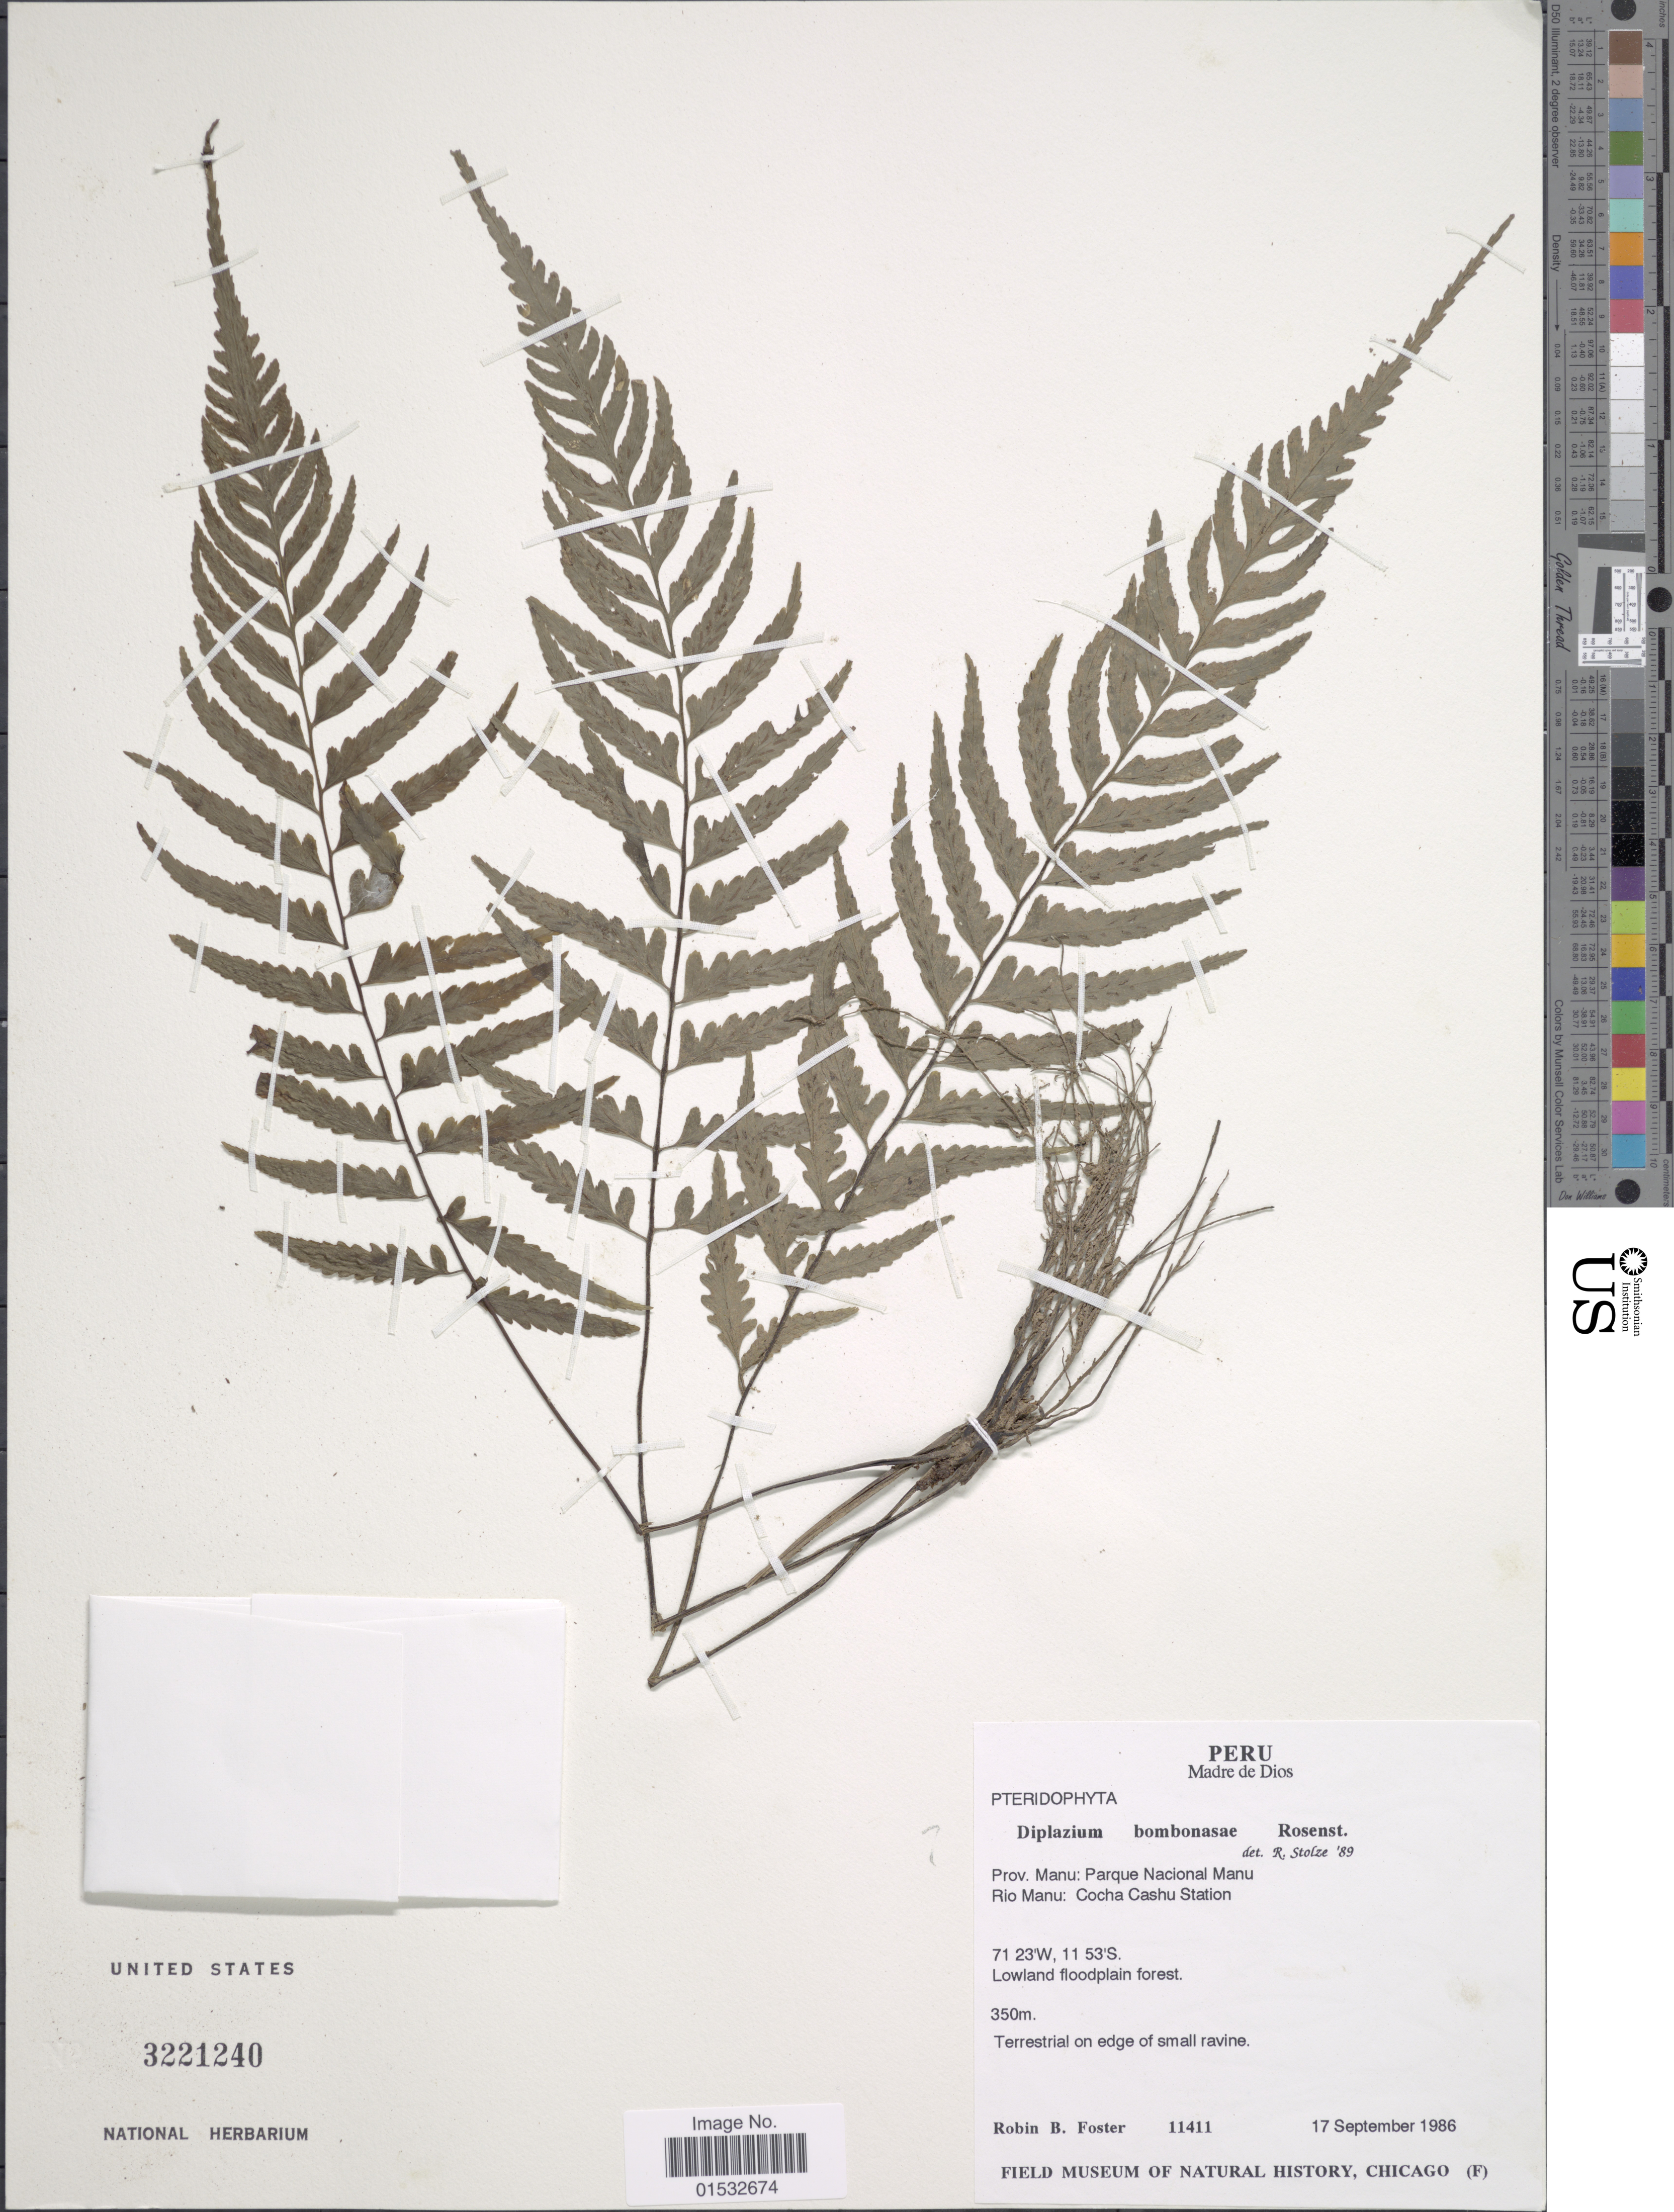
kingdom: Plantae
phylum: Tracheophyta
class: Polypodiopsida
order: Polypodiales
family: Athyriaceae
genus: Diplazium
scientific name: Diplazium bombonasae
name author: Rosenst.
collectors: R. B. Foster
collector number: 11411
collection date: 1986-09-17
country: Peru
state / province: Madre de Dios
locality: Prov. Manu: Parque Nacional Manu. Rio Manu: Cocha Cashu Station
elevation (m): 350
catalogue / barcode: US 3221240